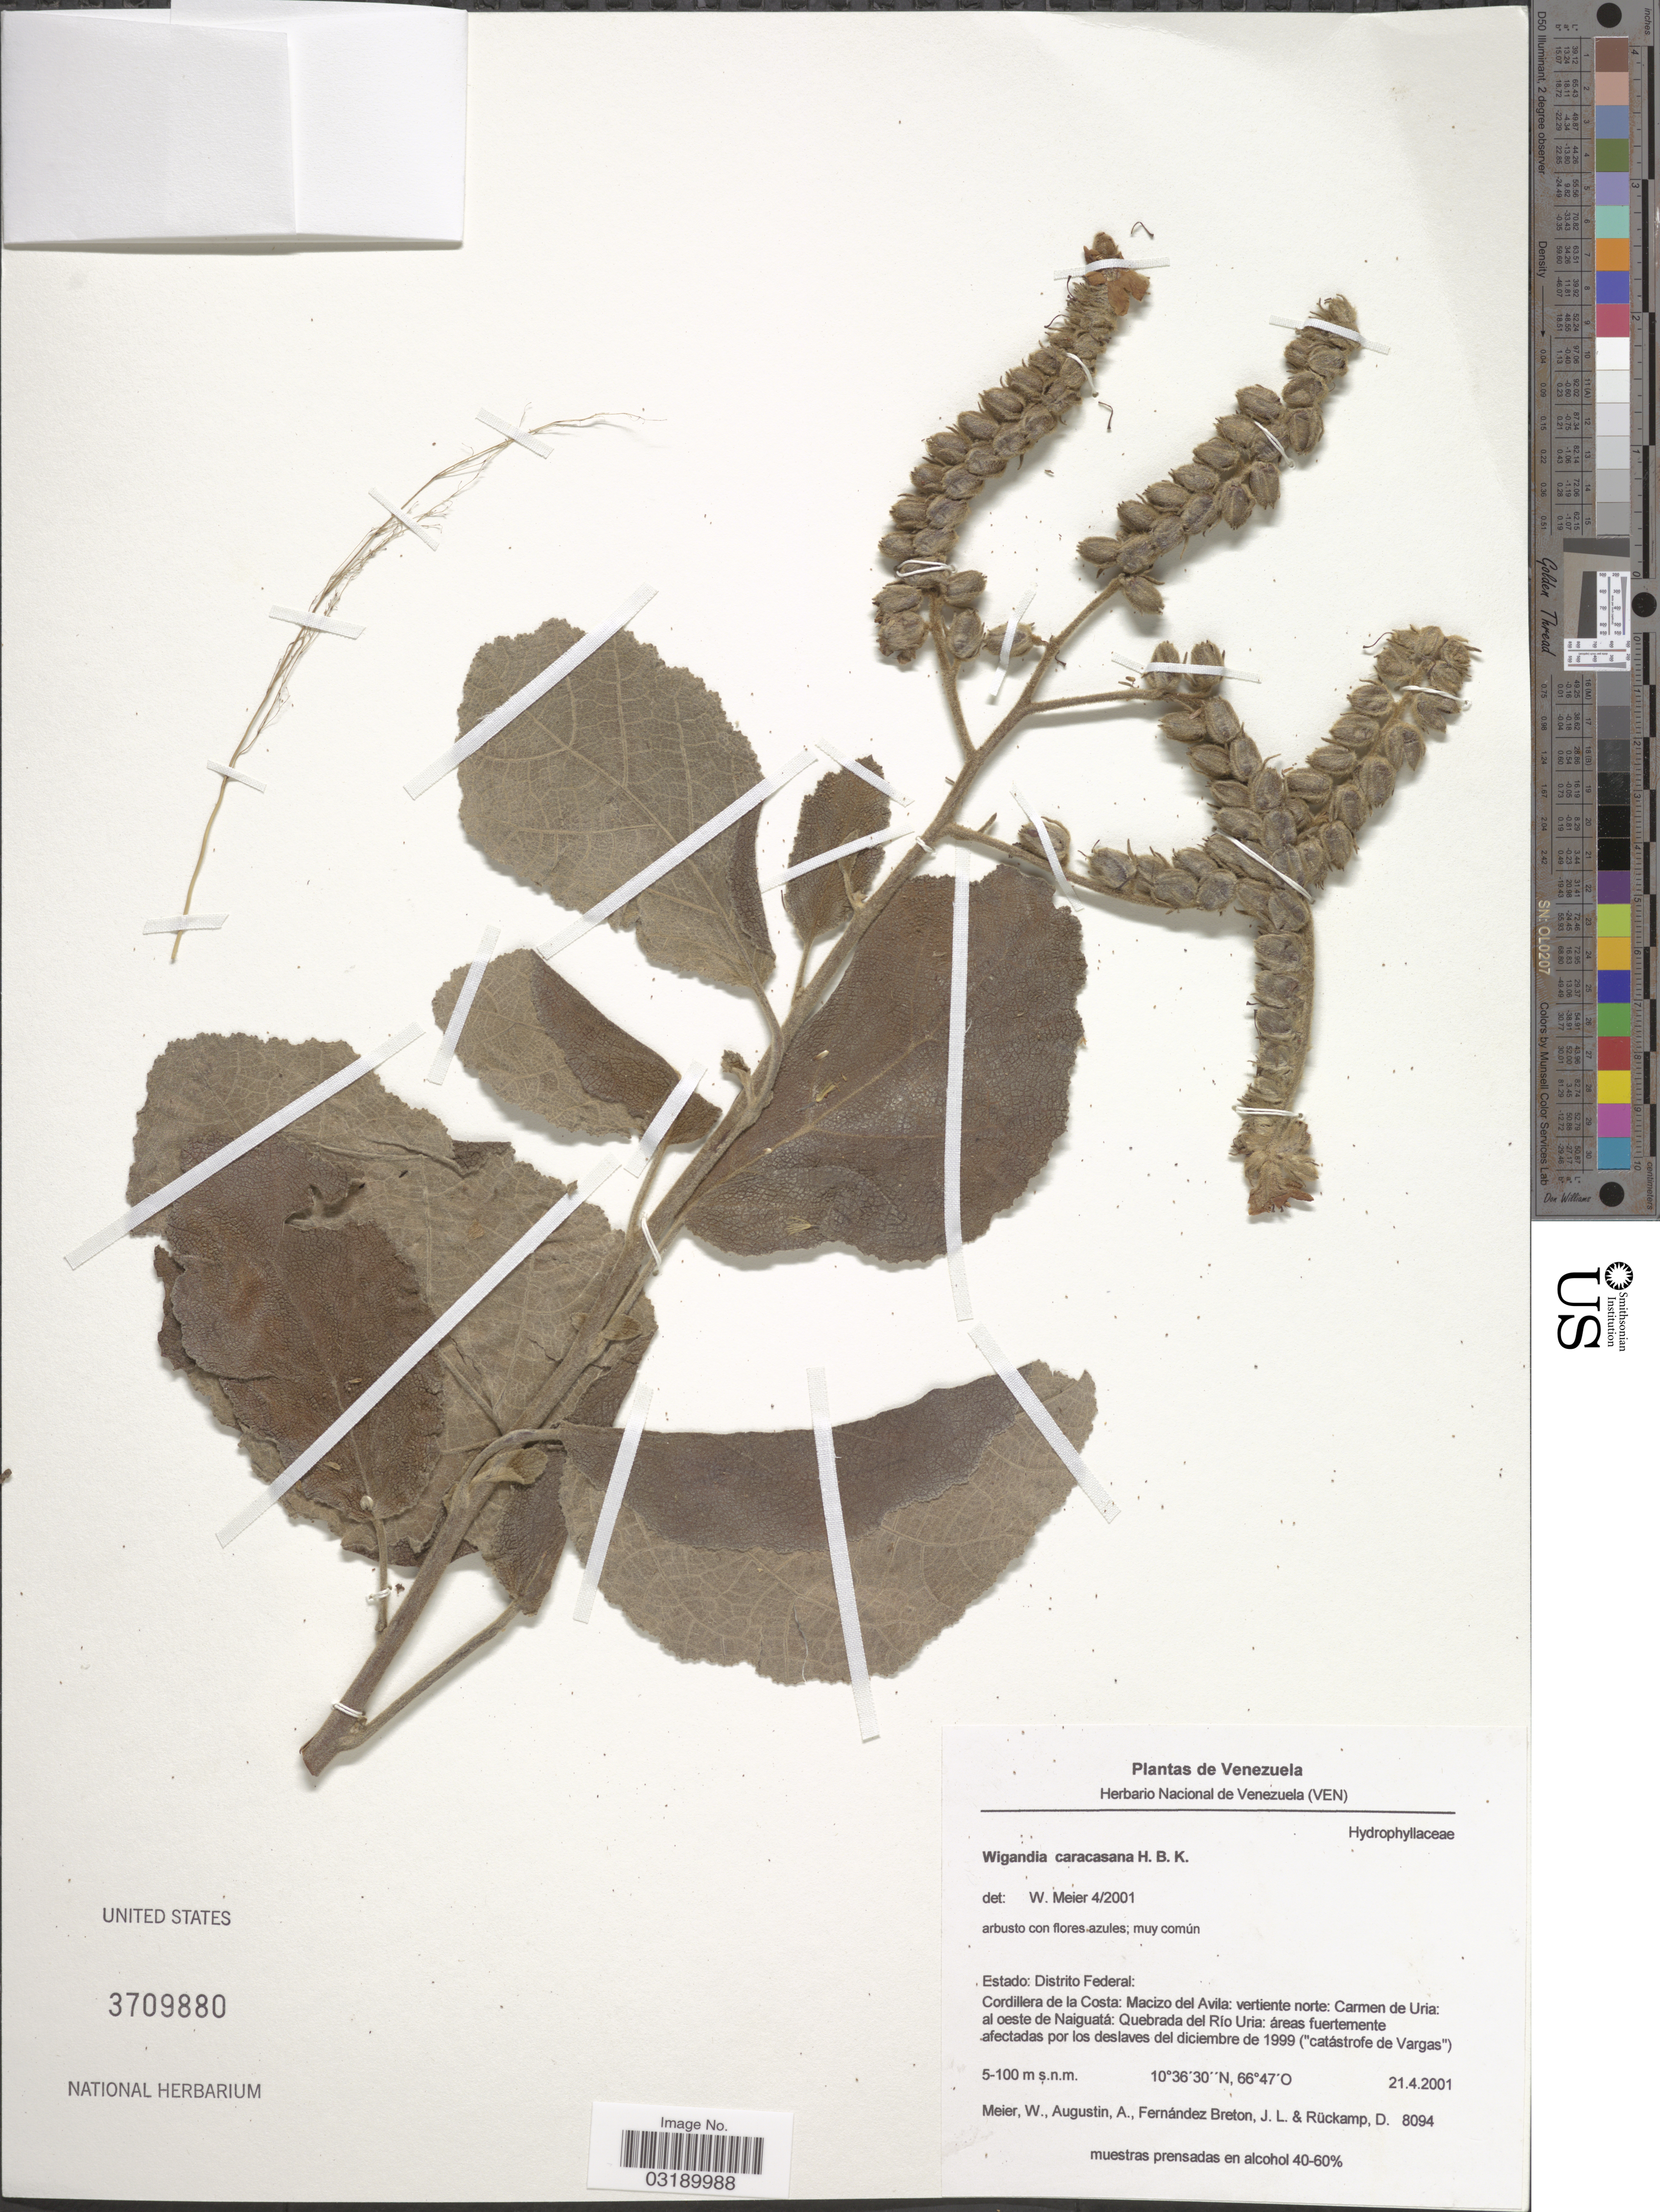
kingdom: Plantae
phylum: Tracheophyta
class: Magnoliopsida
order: Boraginales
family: Namaceae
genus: Wigandia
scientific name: Wigandia caracasana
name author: Kunth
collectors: W. Meier, A. Augustin, J. Fernandez Breton & D. Ruckamp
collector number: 8094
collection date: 2001-04-21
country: Venezuela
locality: Estado: Distrito Federal: Cordillera de la Costa: Macizo del Avila: vertiente norte: Carmen de Uria: al oeste de Naiguatá: Quebrada del Río Uria.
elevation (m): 5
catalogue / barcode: US 3709880